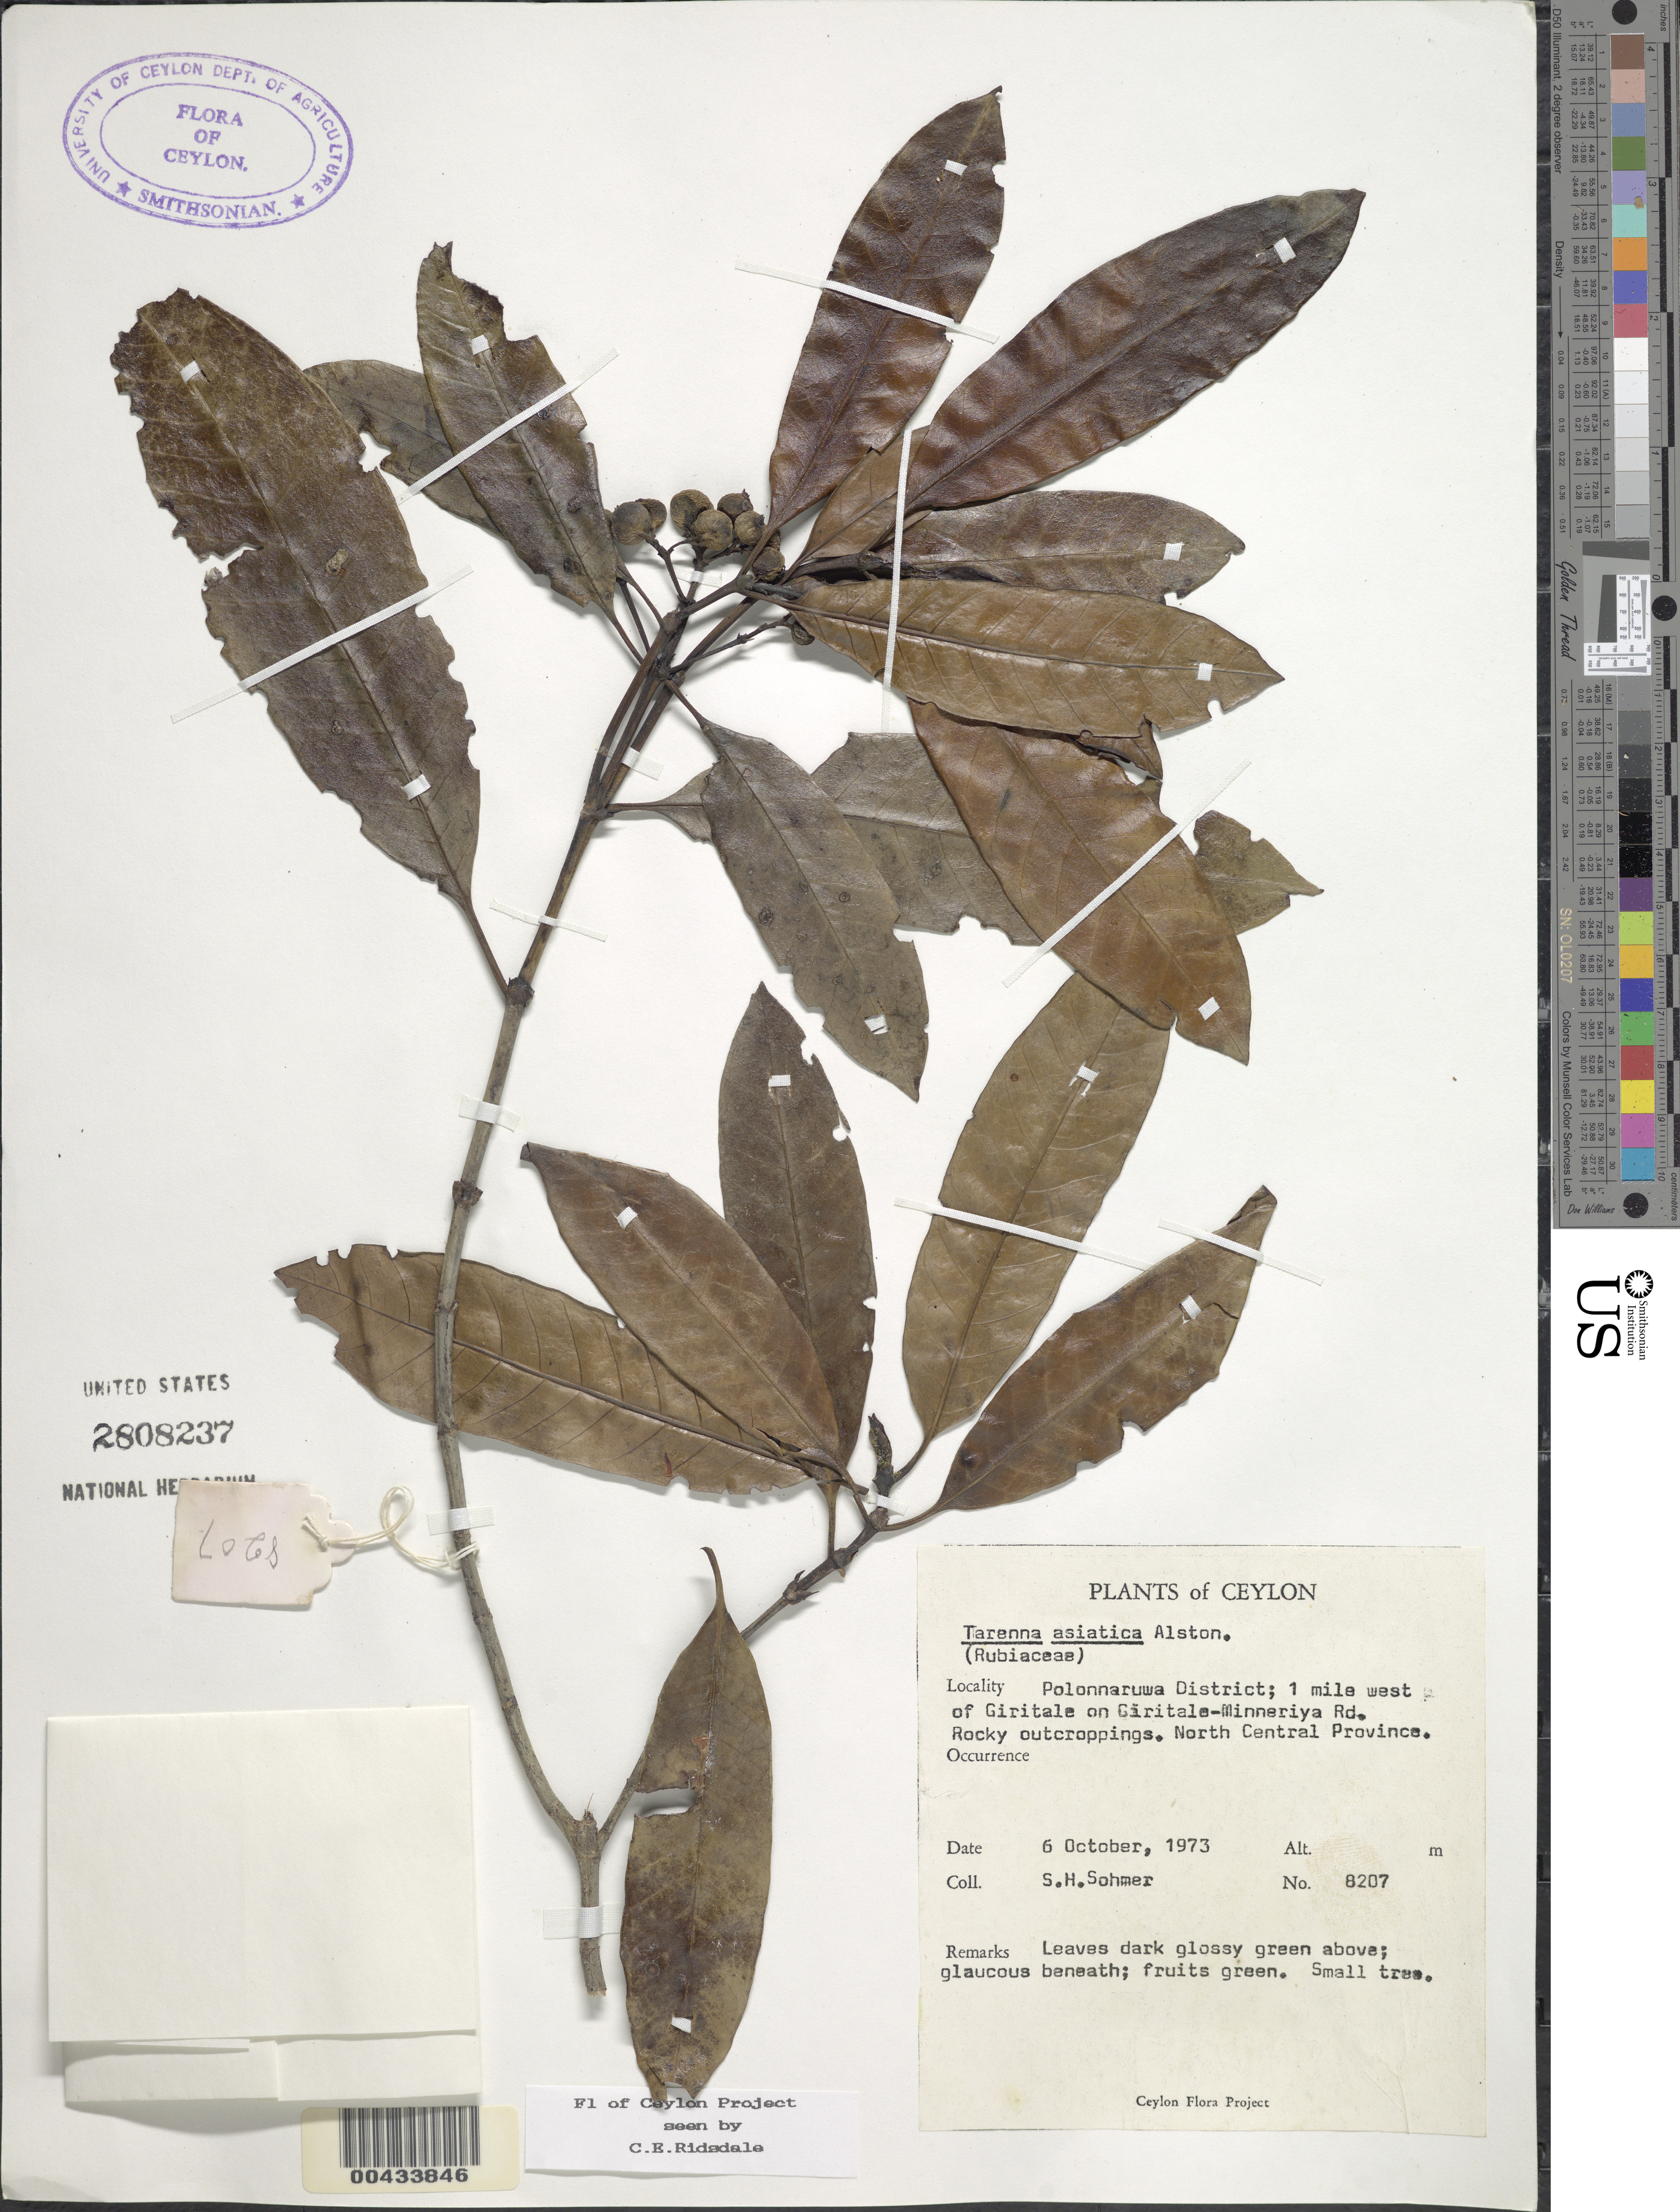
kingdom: Plantae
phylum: Tracheophyta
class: Magnoliopsida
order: Gentianales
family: Rubiaceae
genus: Tarenna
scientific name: Tarenna asiatica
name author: (L.) Kuntze ex K. Schum.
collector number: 8207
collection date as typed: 06 Oct 1973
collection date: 1973-10-06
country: Sri Lanka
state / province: North Central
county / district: Polonnaruwa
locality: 1 mi W of Giritale on Giritale-Minneriya Rd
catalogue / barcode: US 2808237